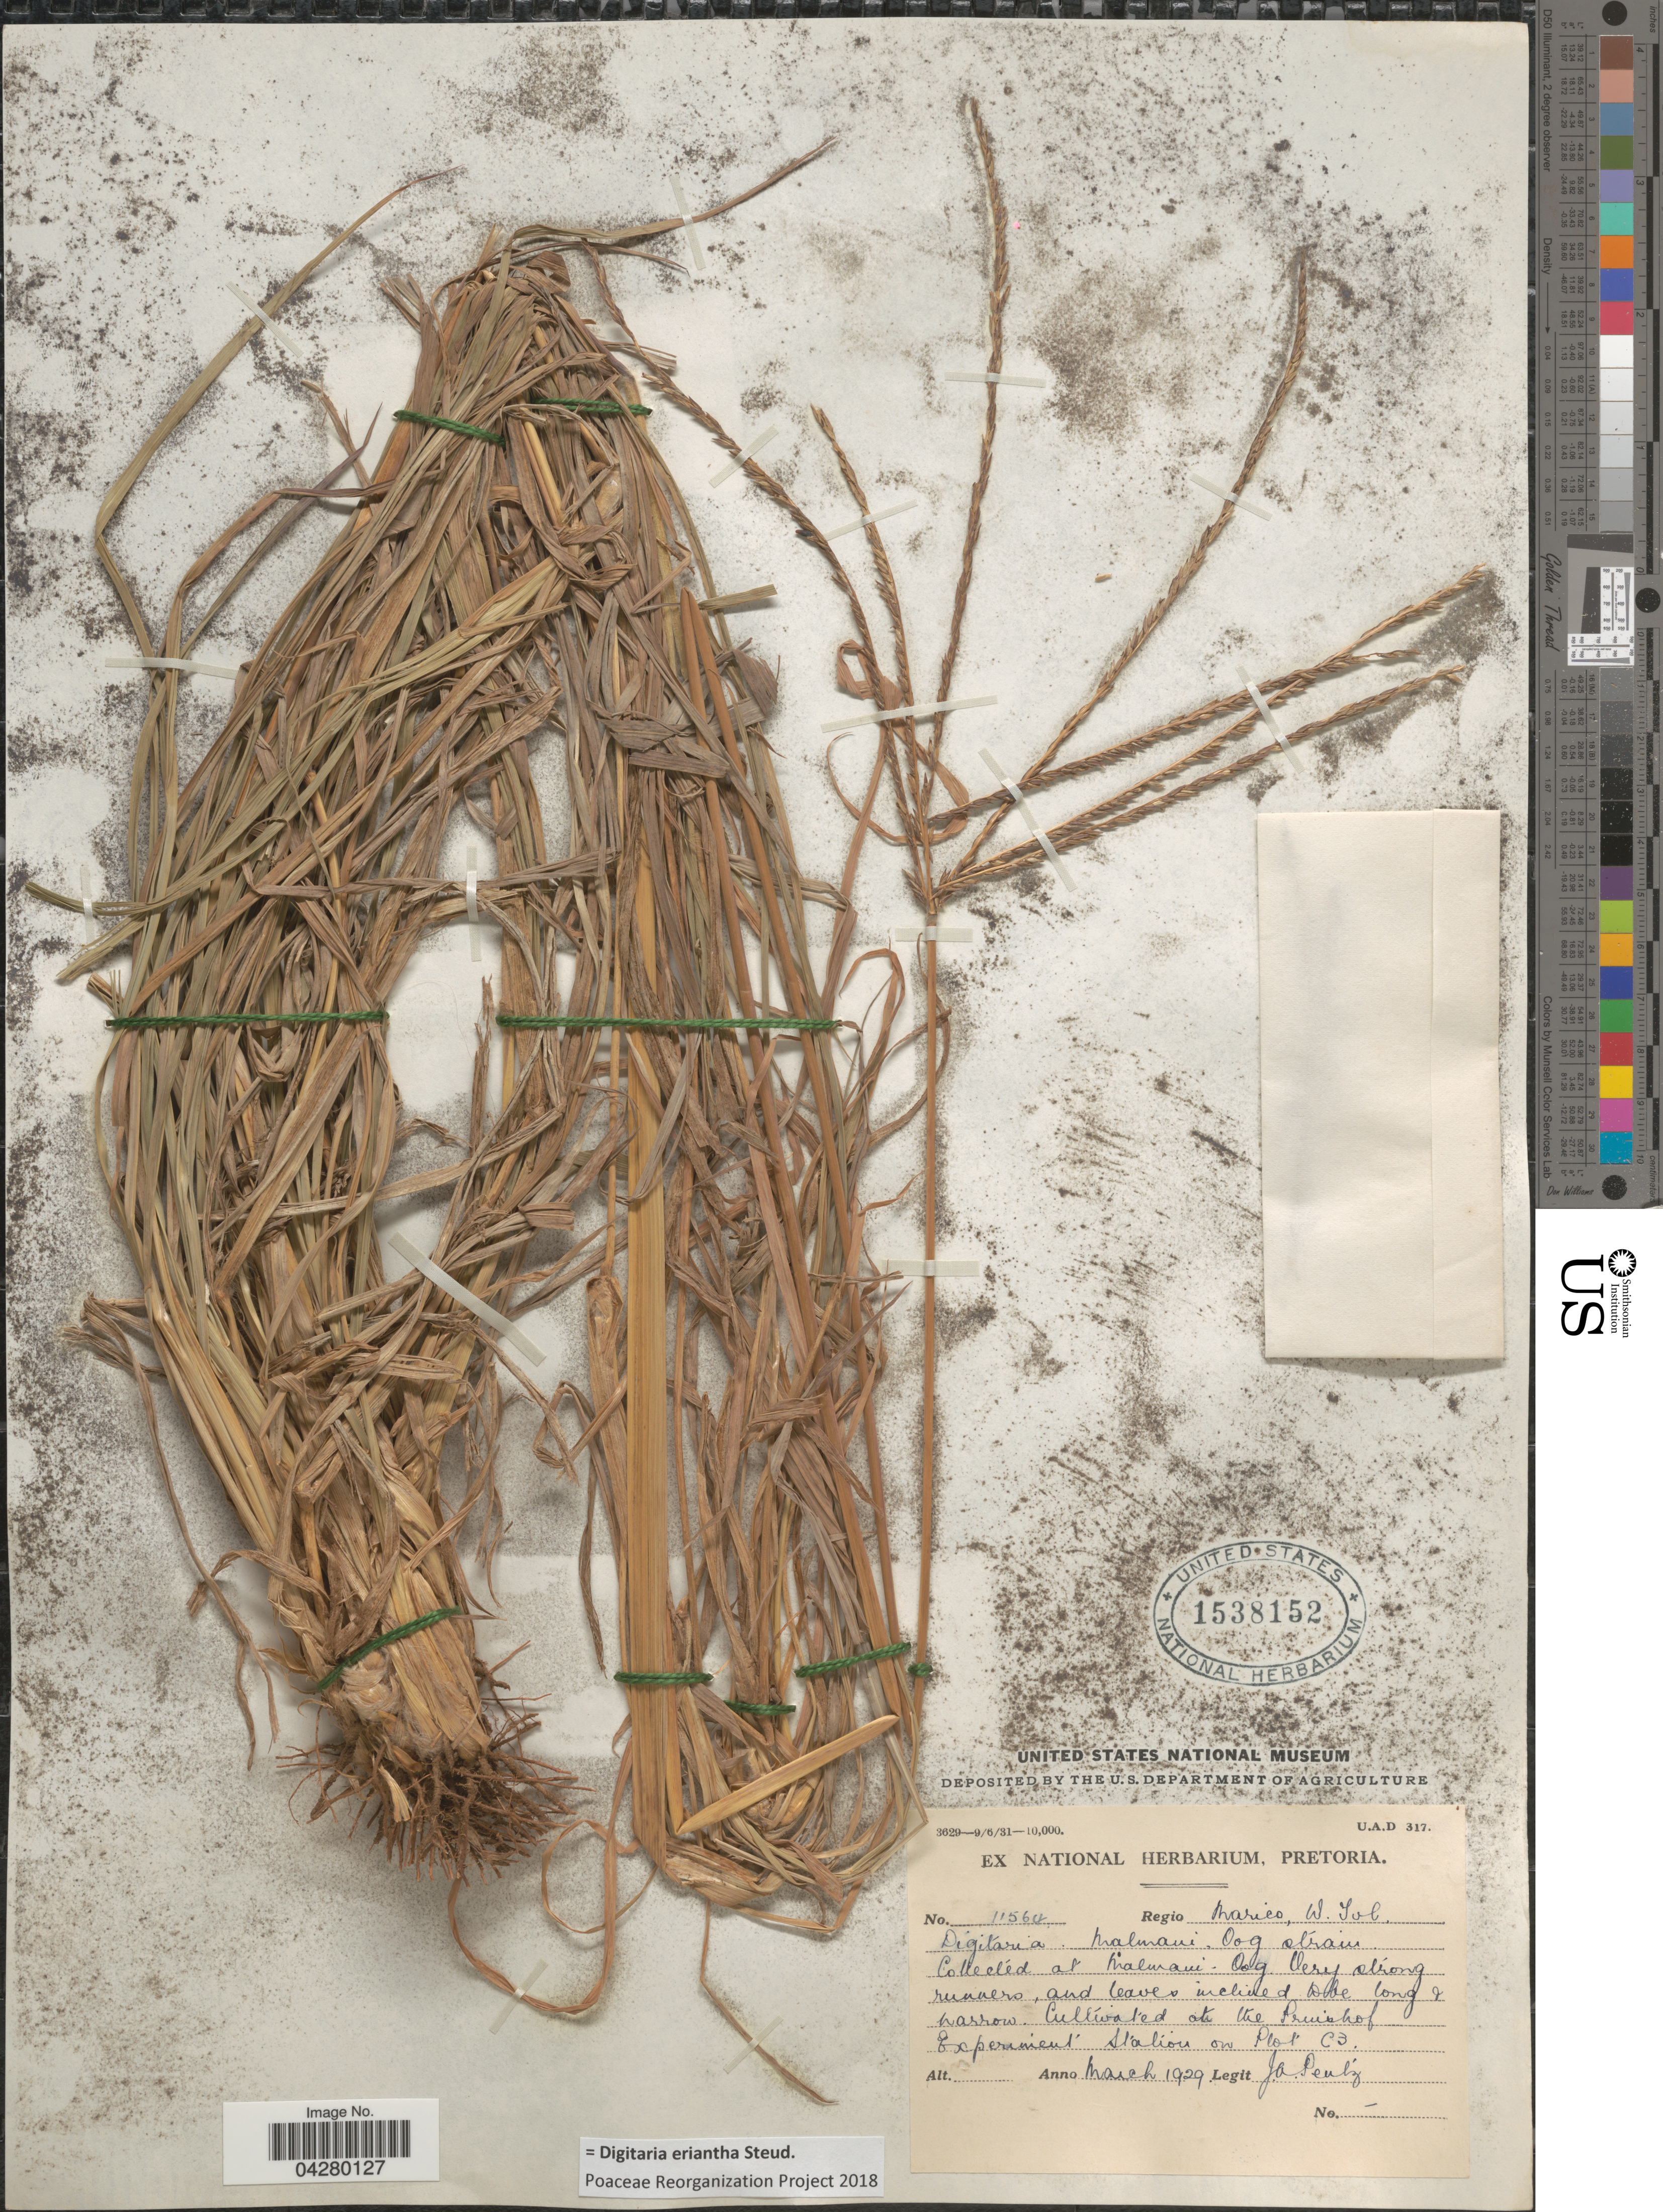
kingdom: Plantae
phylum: Tracheophyta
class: Liliopsida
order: Poales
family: Poaceae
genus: Digitaria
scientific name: Digitaria eriantha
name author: Steud.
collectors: J. Pentz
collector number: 11564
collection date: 1929-03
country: South Africa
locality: Cultivated at the Prinshof Experiment Station on Plot C3.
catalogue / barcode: US 1538152